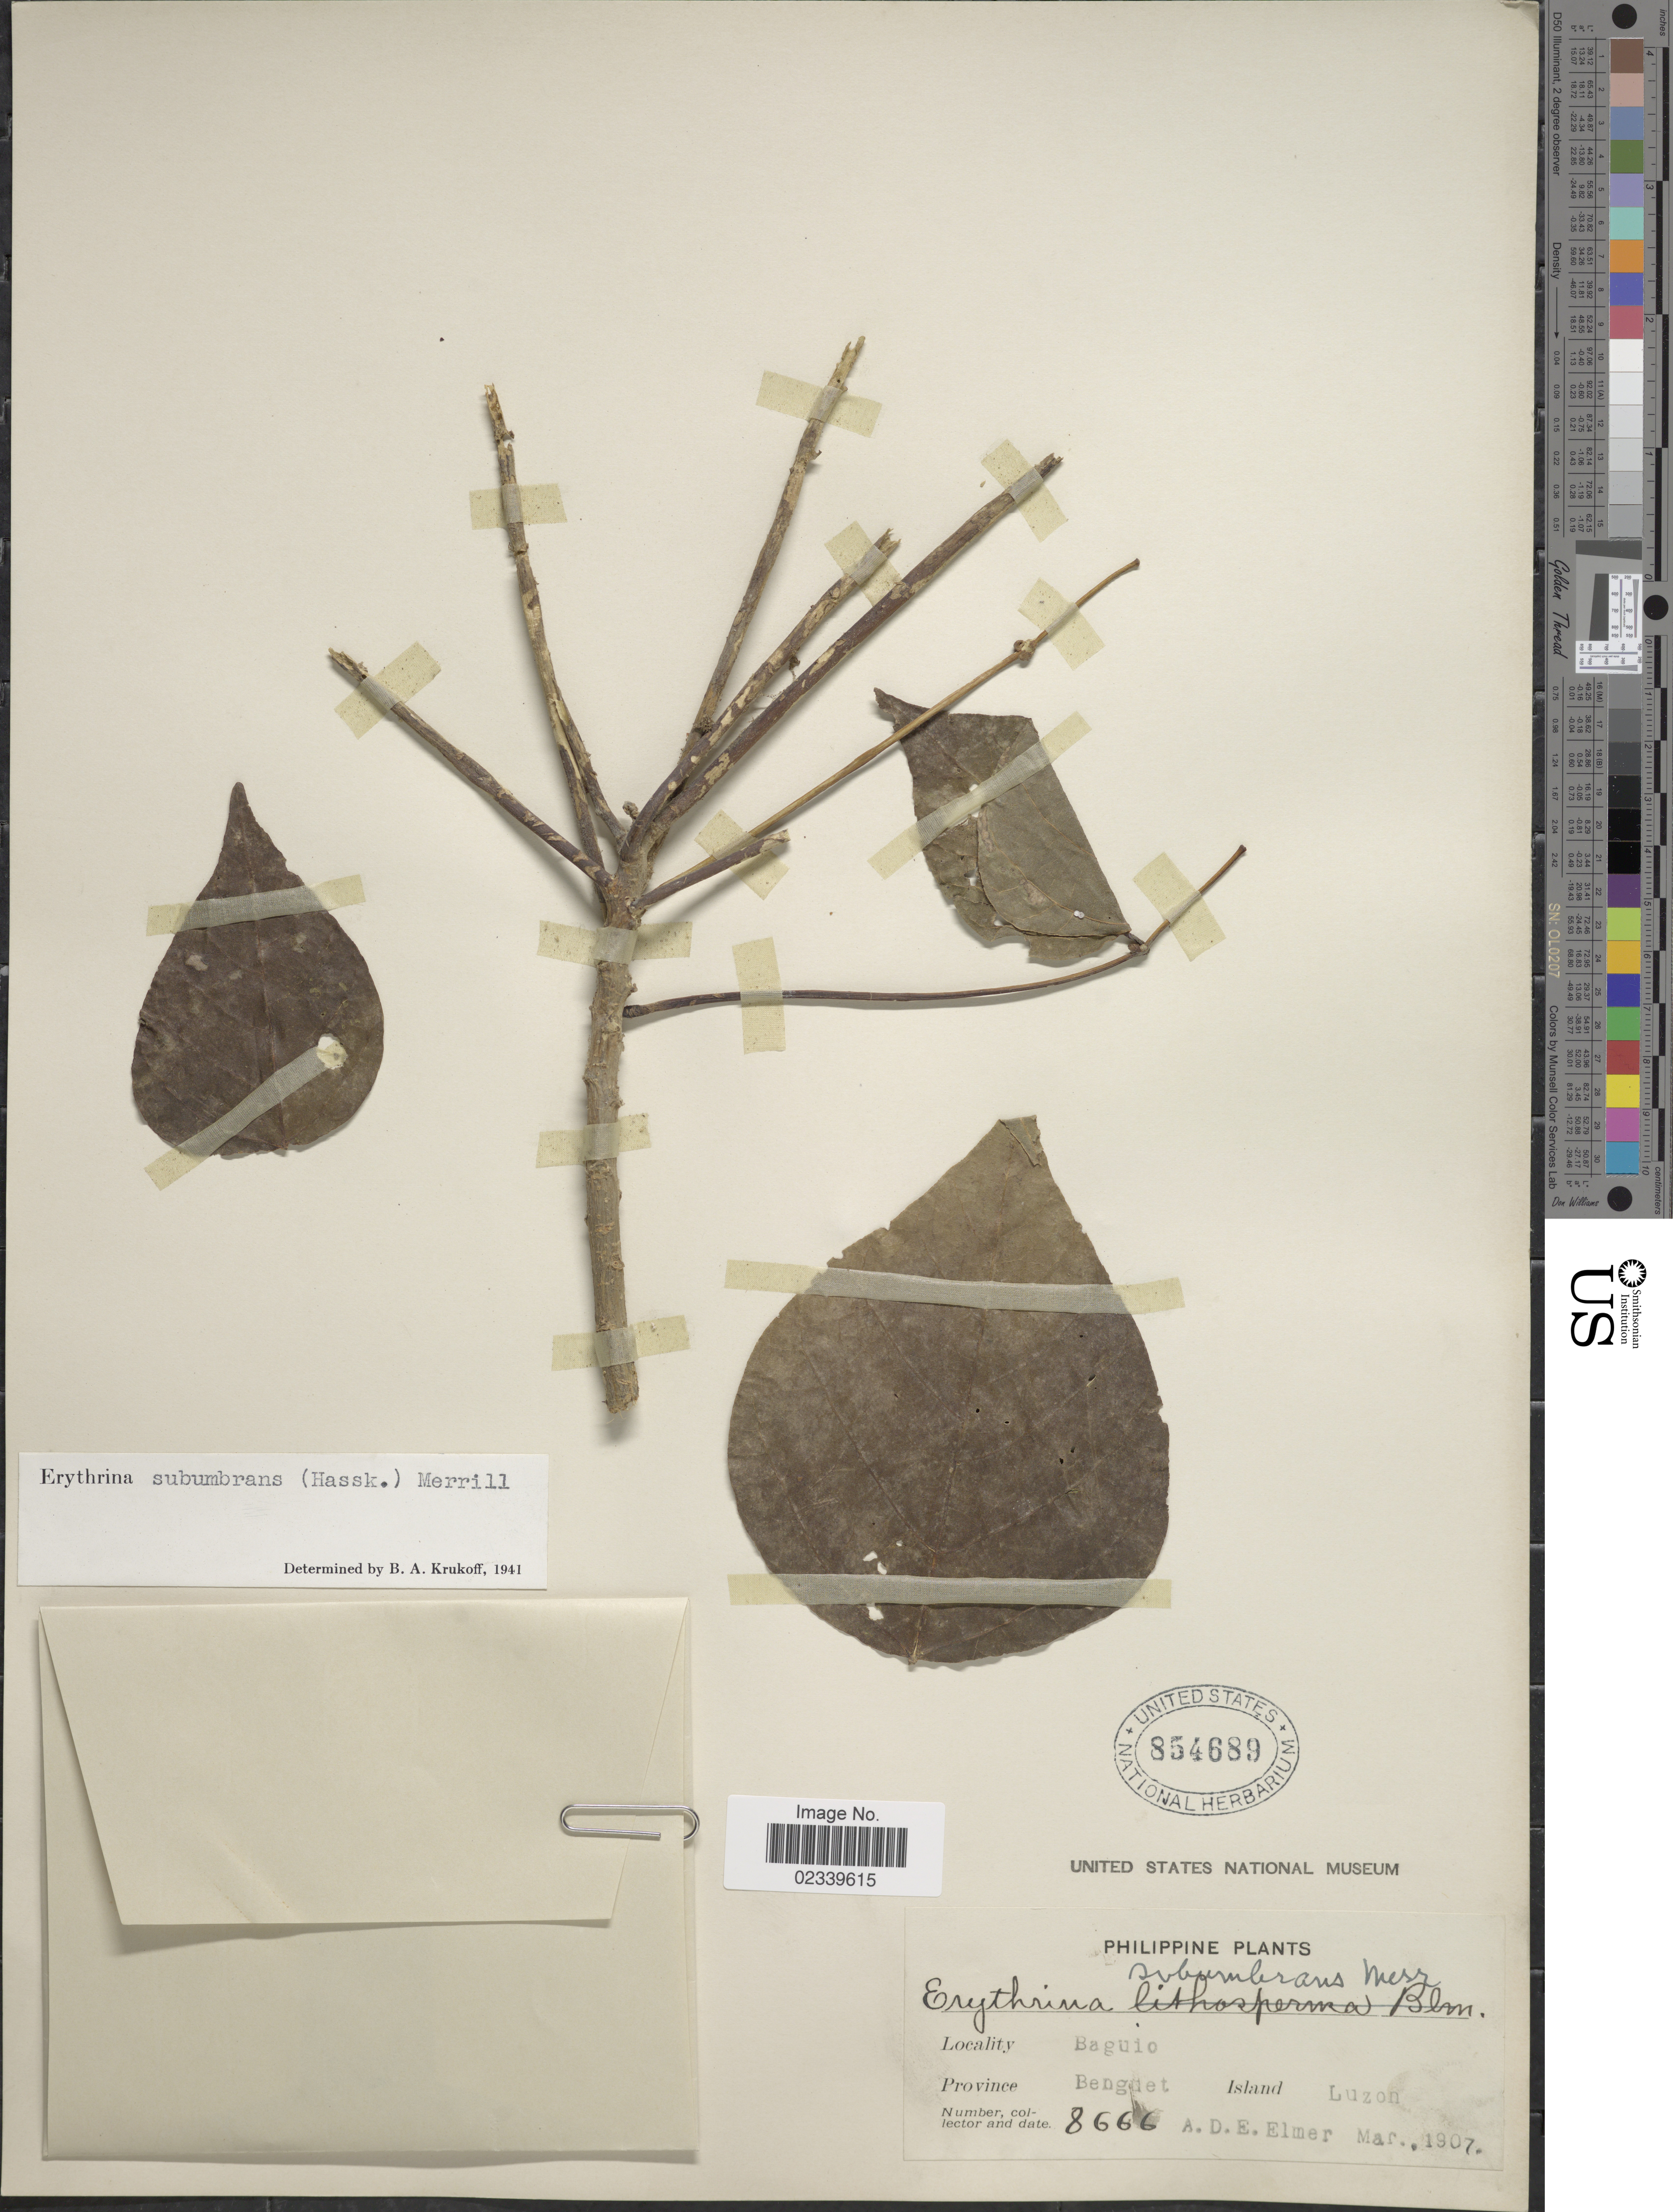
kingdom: Plantae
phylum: Tracheophyta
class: Magnoliopsida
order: Fabales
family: Fabaceae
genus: Erythrina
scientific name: Erythrina subumbrans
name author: (Hassk.) Merr.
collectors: A. D. E. Elmer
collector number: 8666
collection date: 1907-03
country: Philippines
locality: Baguio, Province Benguet, Island Luzon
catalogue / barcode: US 854689